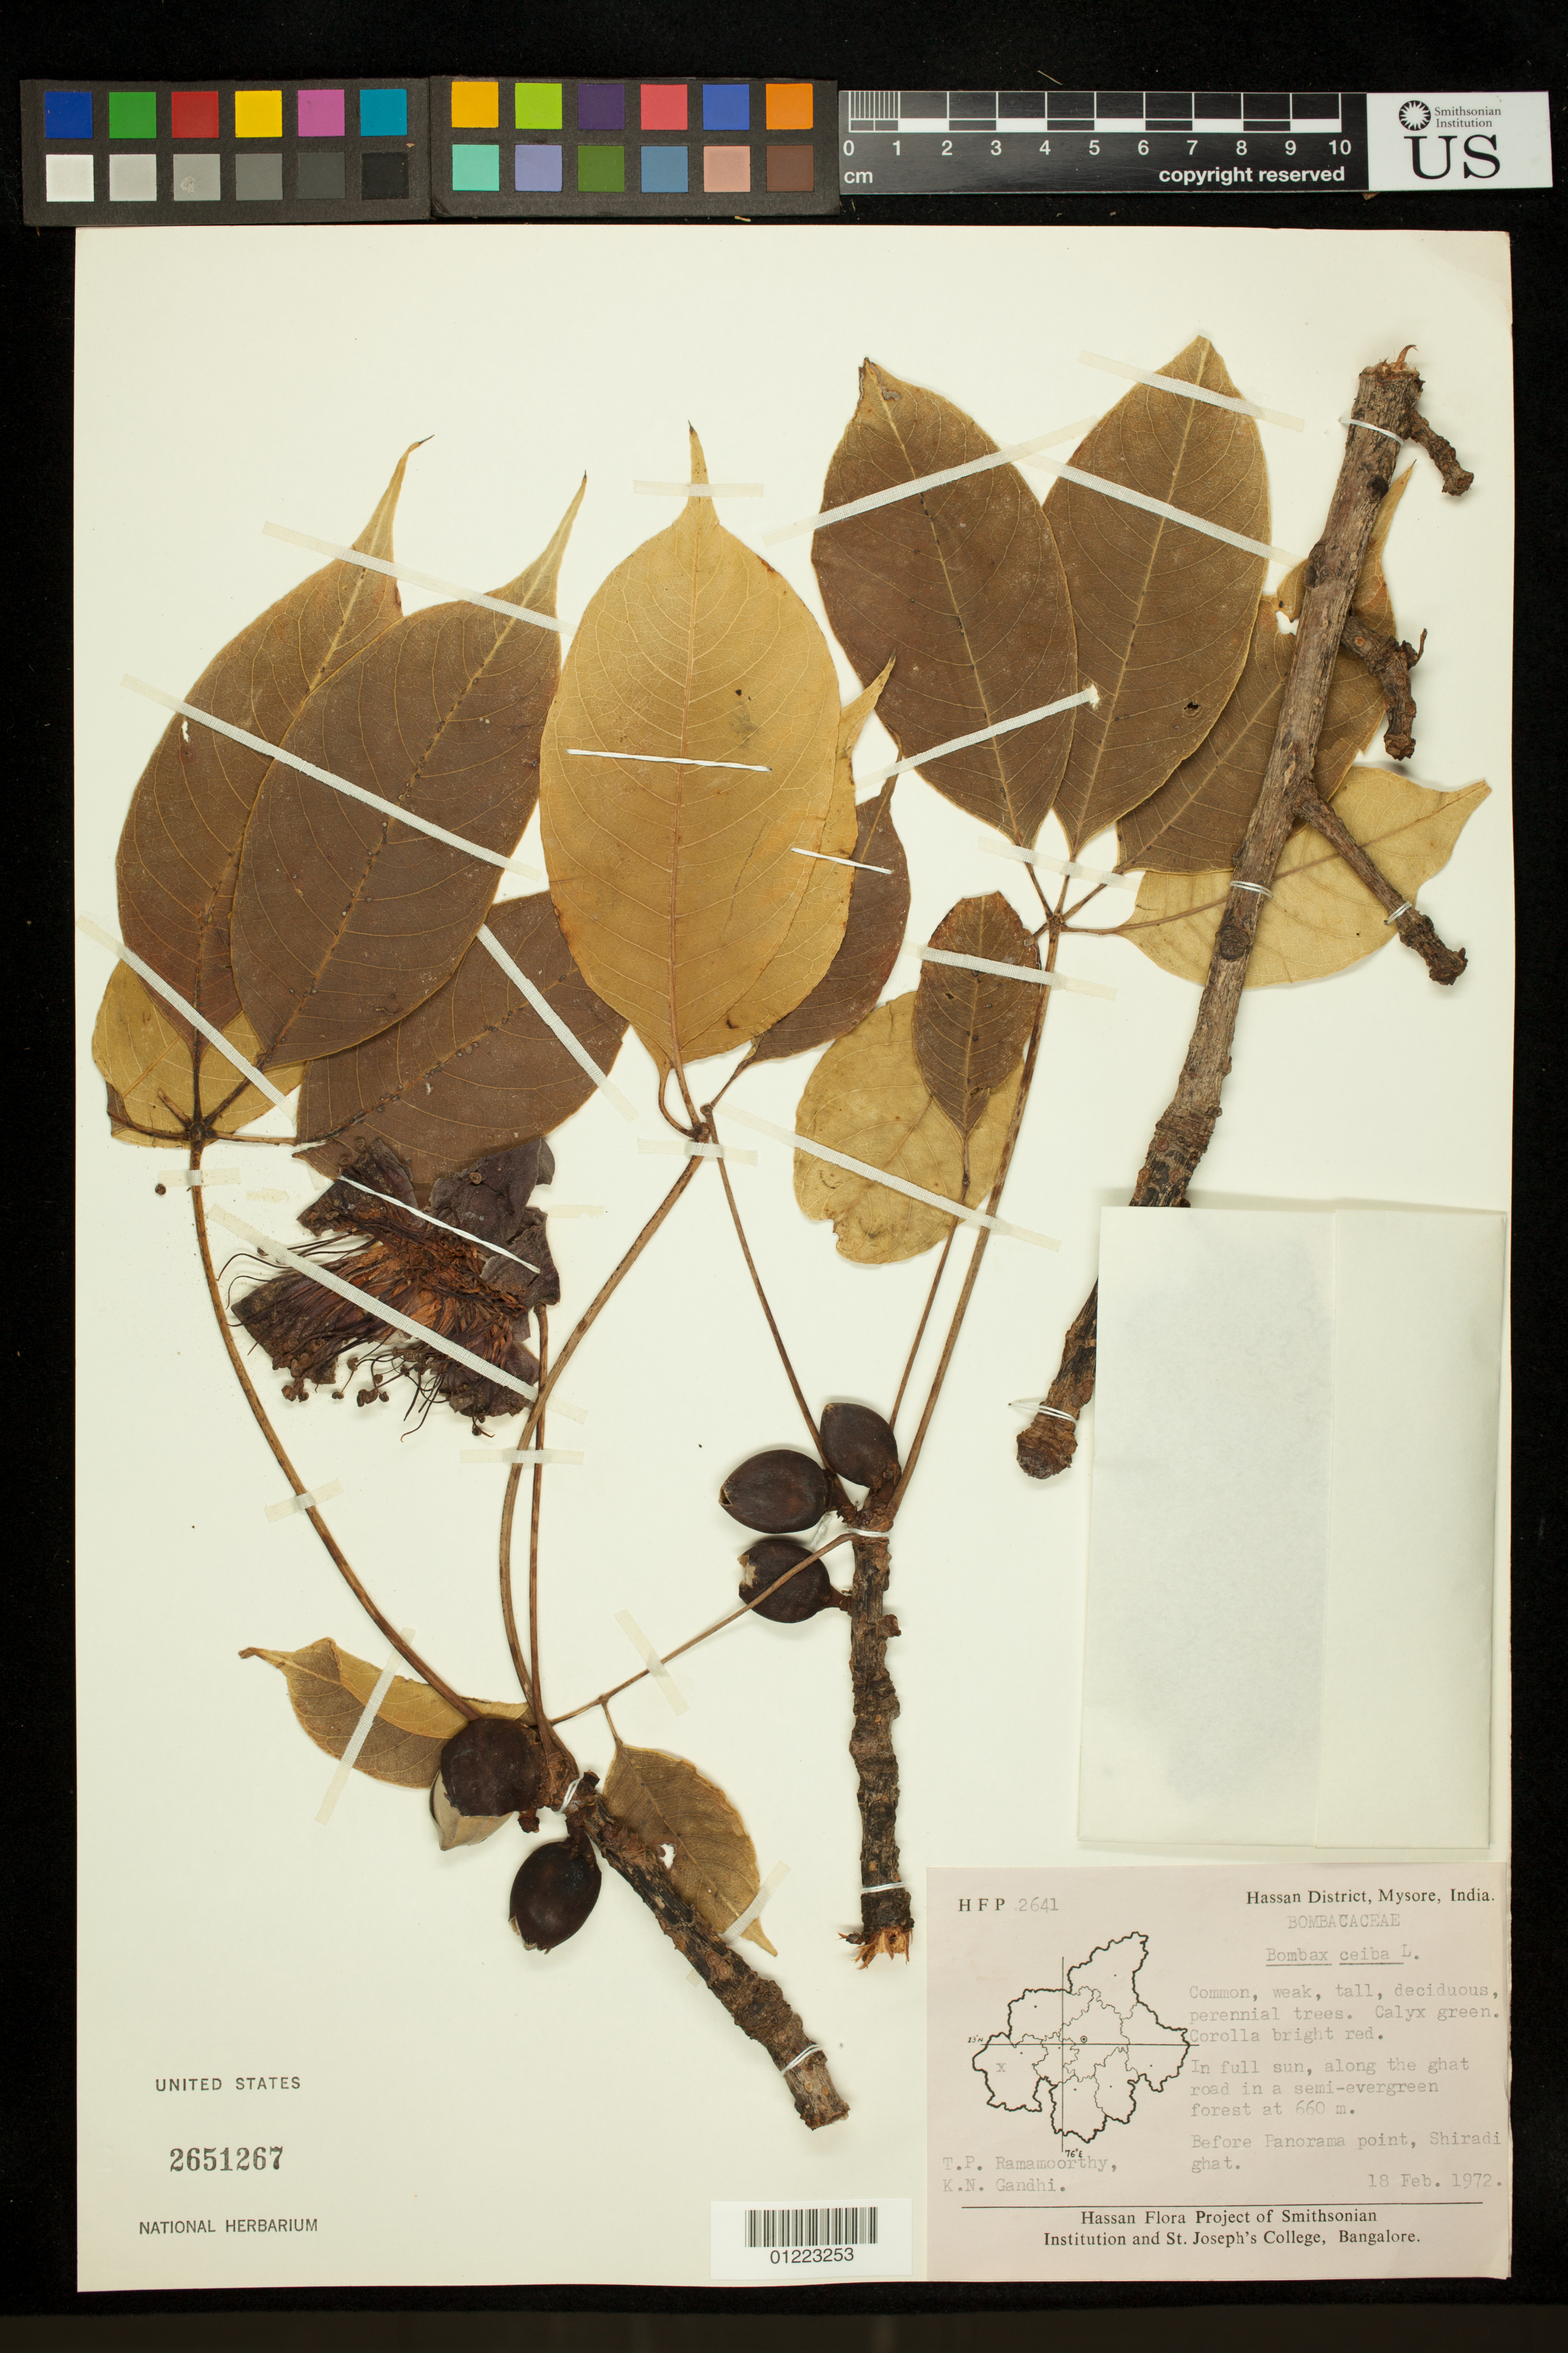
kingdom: Plantae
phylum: Tracheophyta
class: Magnoliopsida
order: Malvales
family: Malvaceae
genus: Bombax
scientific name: Bombax ceiba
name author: L.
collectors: T. P. Ramamoorthy & K. N. Gandhi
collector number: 2641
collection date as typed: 2/18/1972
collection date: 1972-02-18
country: India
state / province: Karnataka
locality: Before Panorama Point, Shiradi ghat. In full sun, along the ghat road in a semi-evergreen forest.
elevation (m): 660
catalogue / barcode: US 2651267